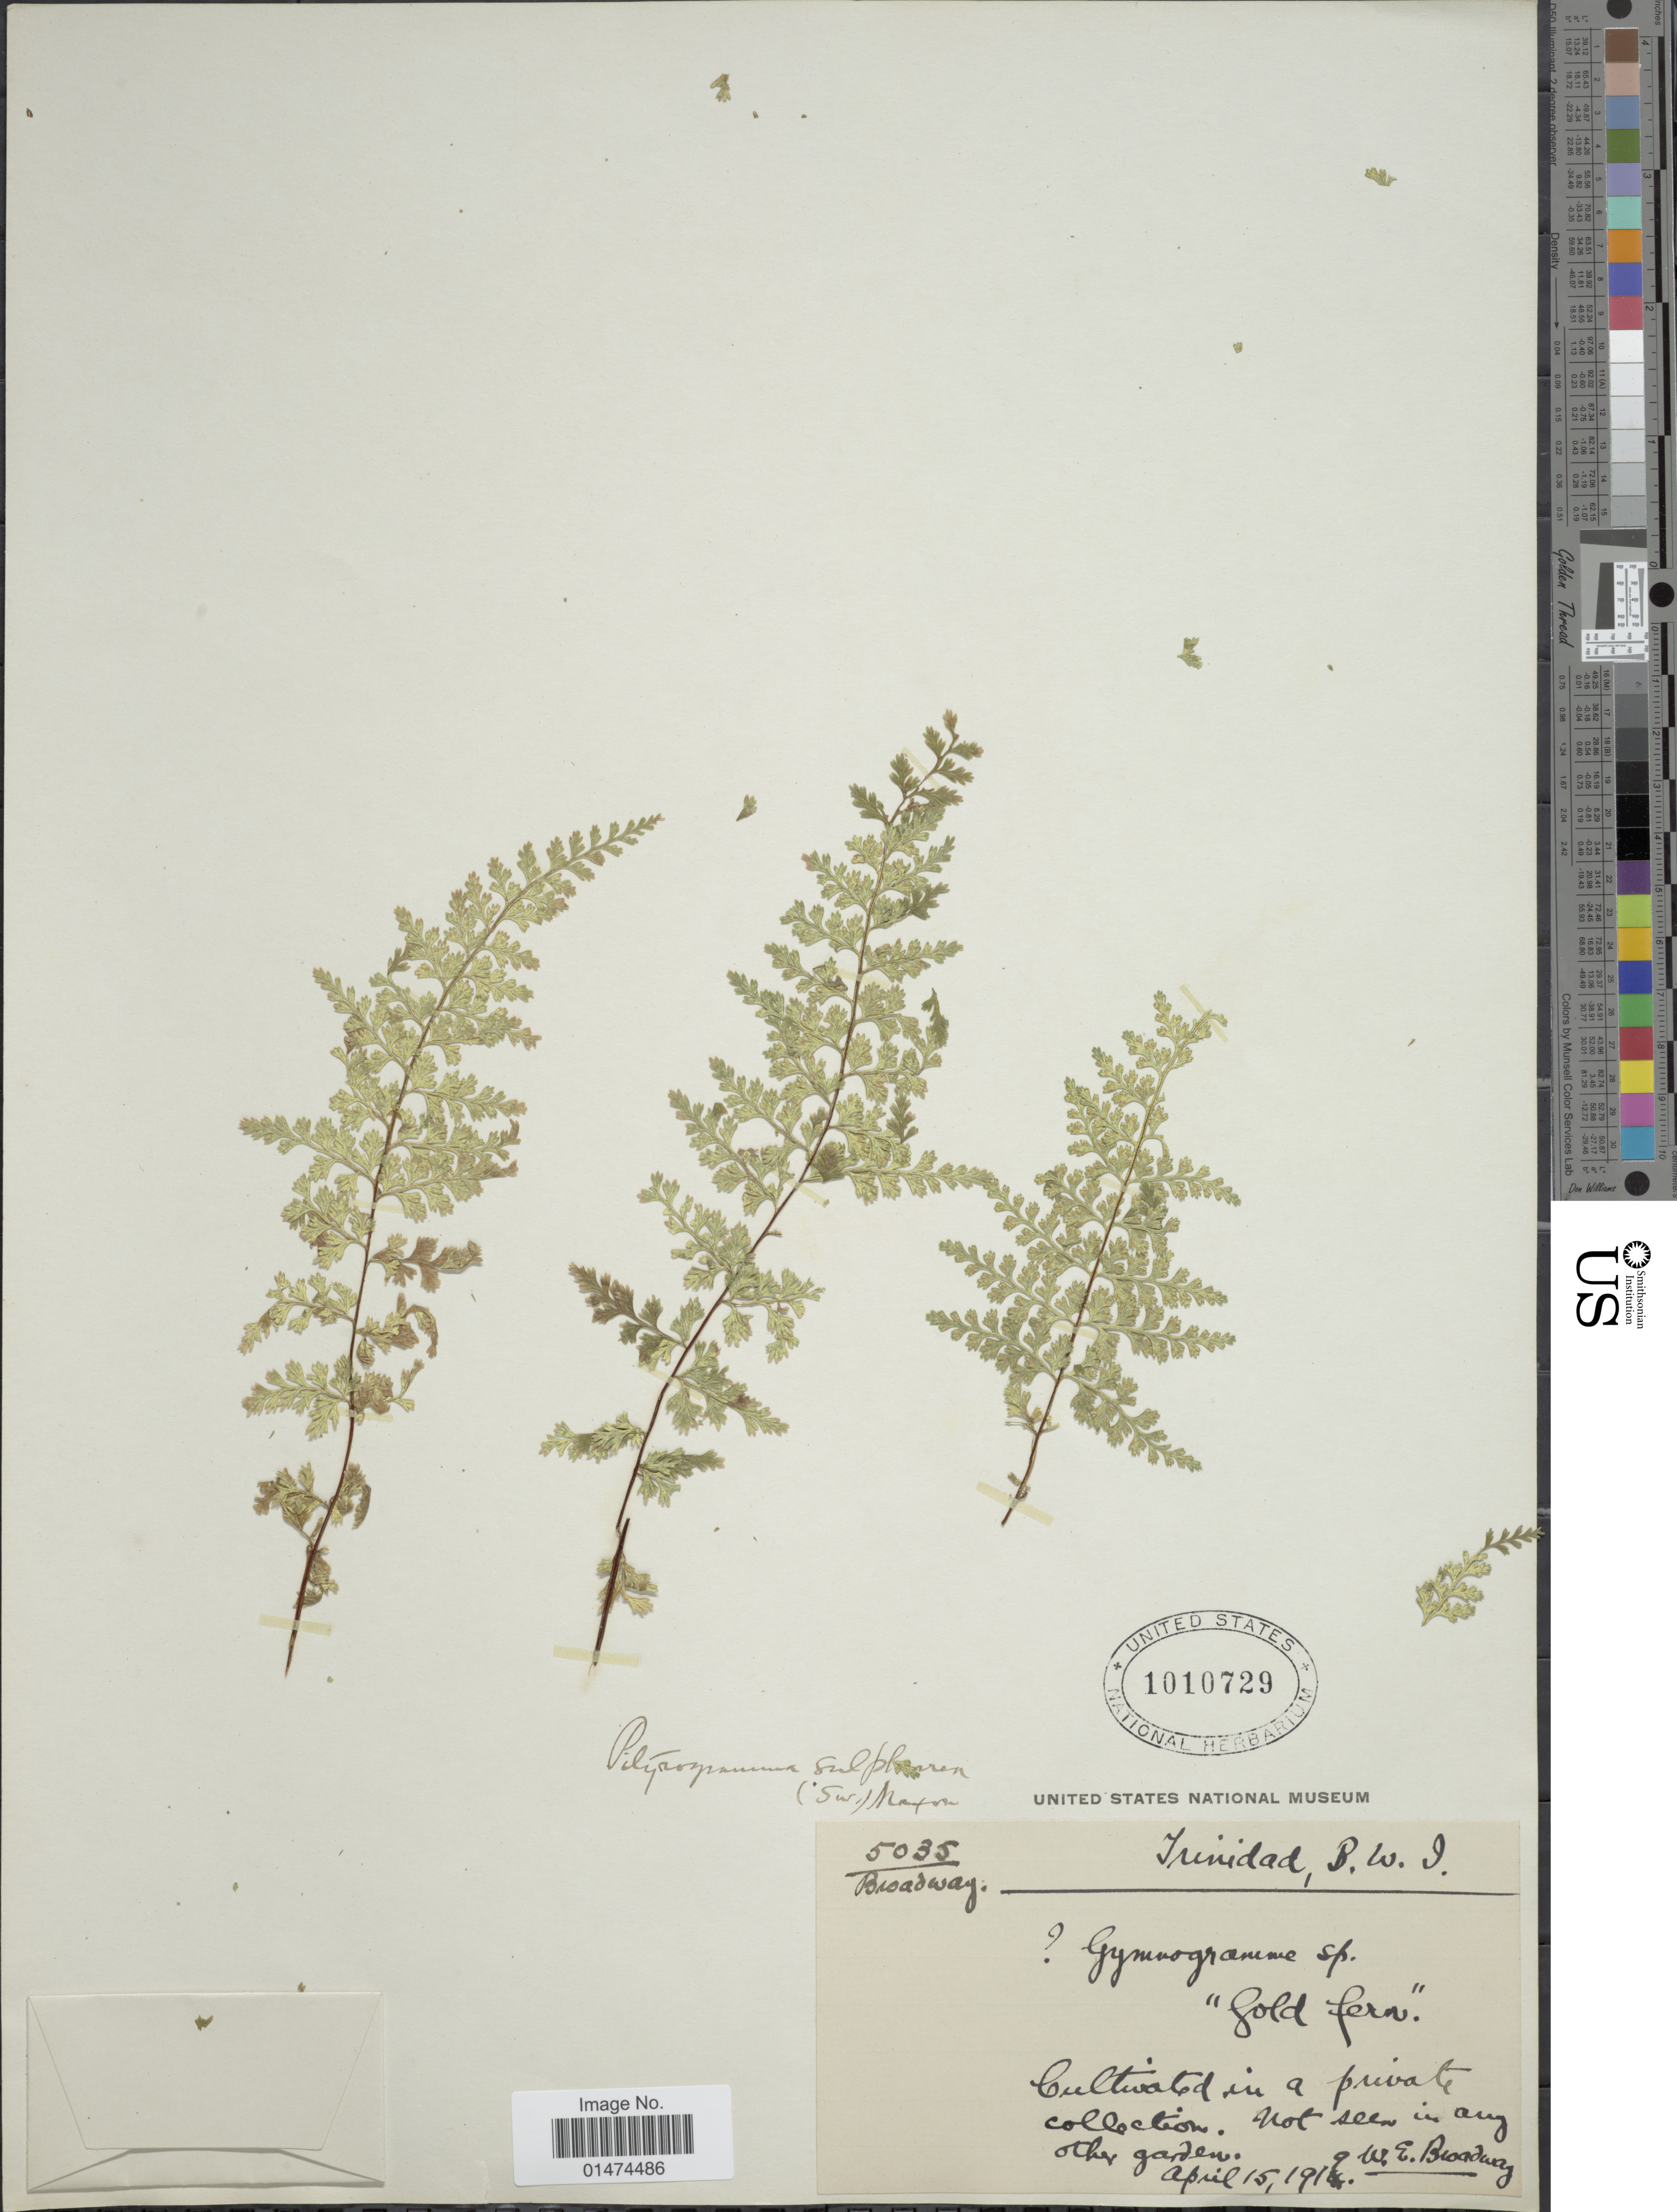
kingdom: Plantae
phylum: Tracheophyta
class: Polypodiopsida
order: Polypodiales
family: Pteridaceae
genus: Pityrogramma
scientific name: Pityrogramma sulphurea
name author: (Sw.) Maxon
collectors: W. E. Broadway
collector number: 5035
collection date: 1919-04-15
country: Trinidad and Tobago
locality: Trinidad, B. W. I.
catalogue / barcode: US 1010729